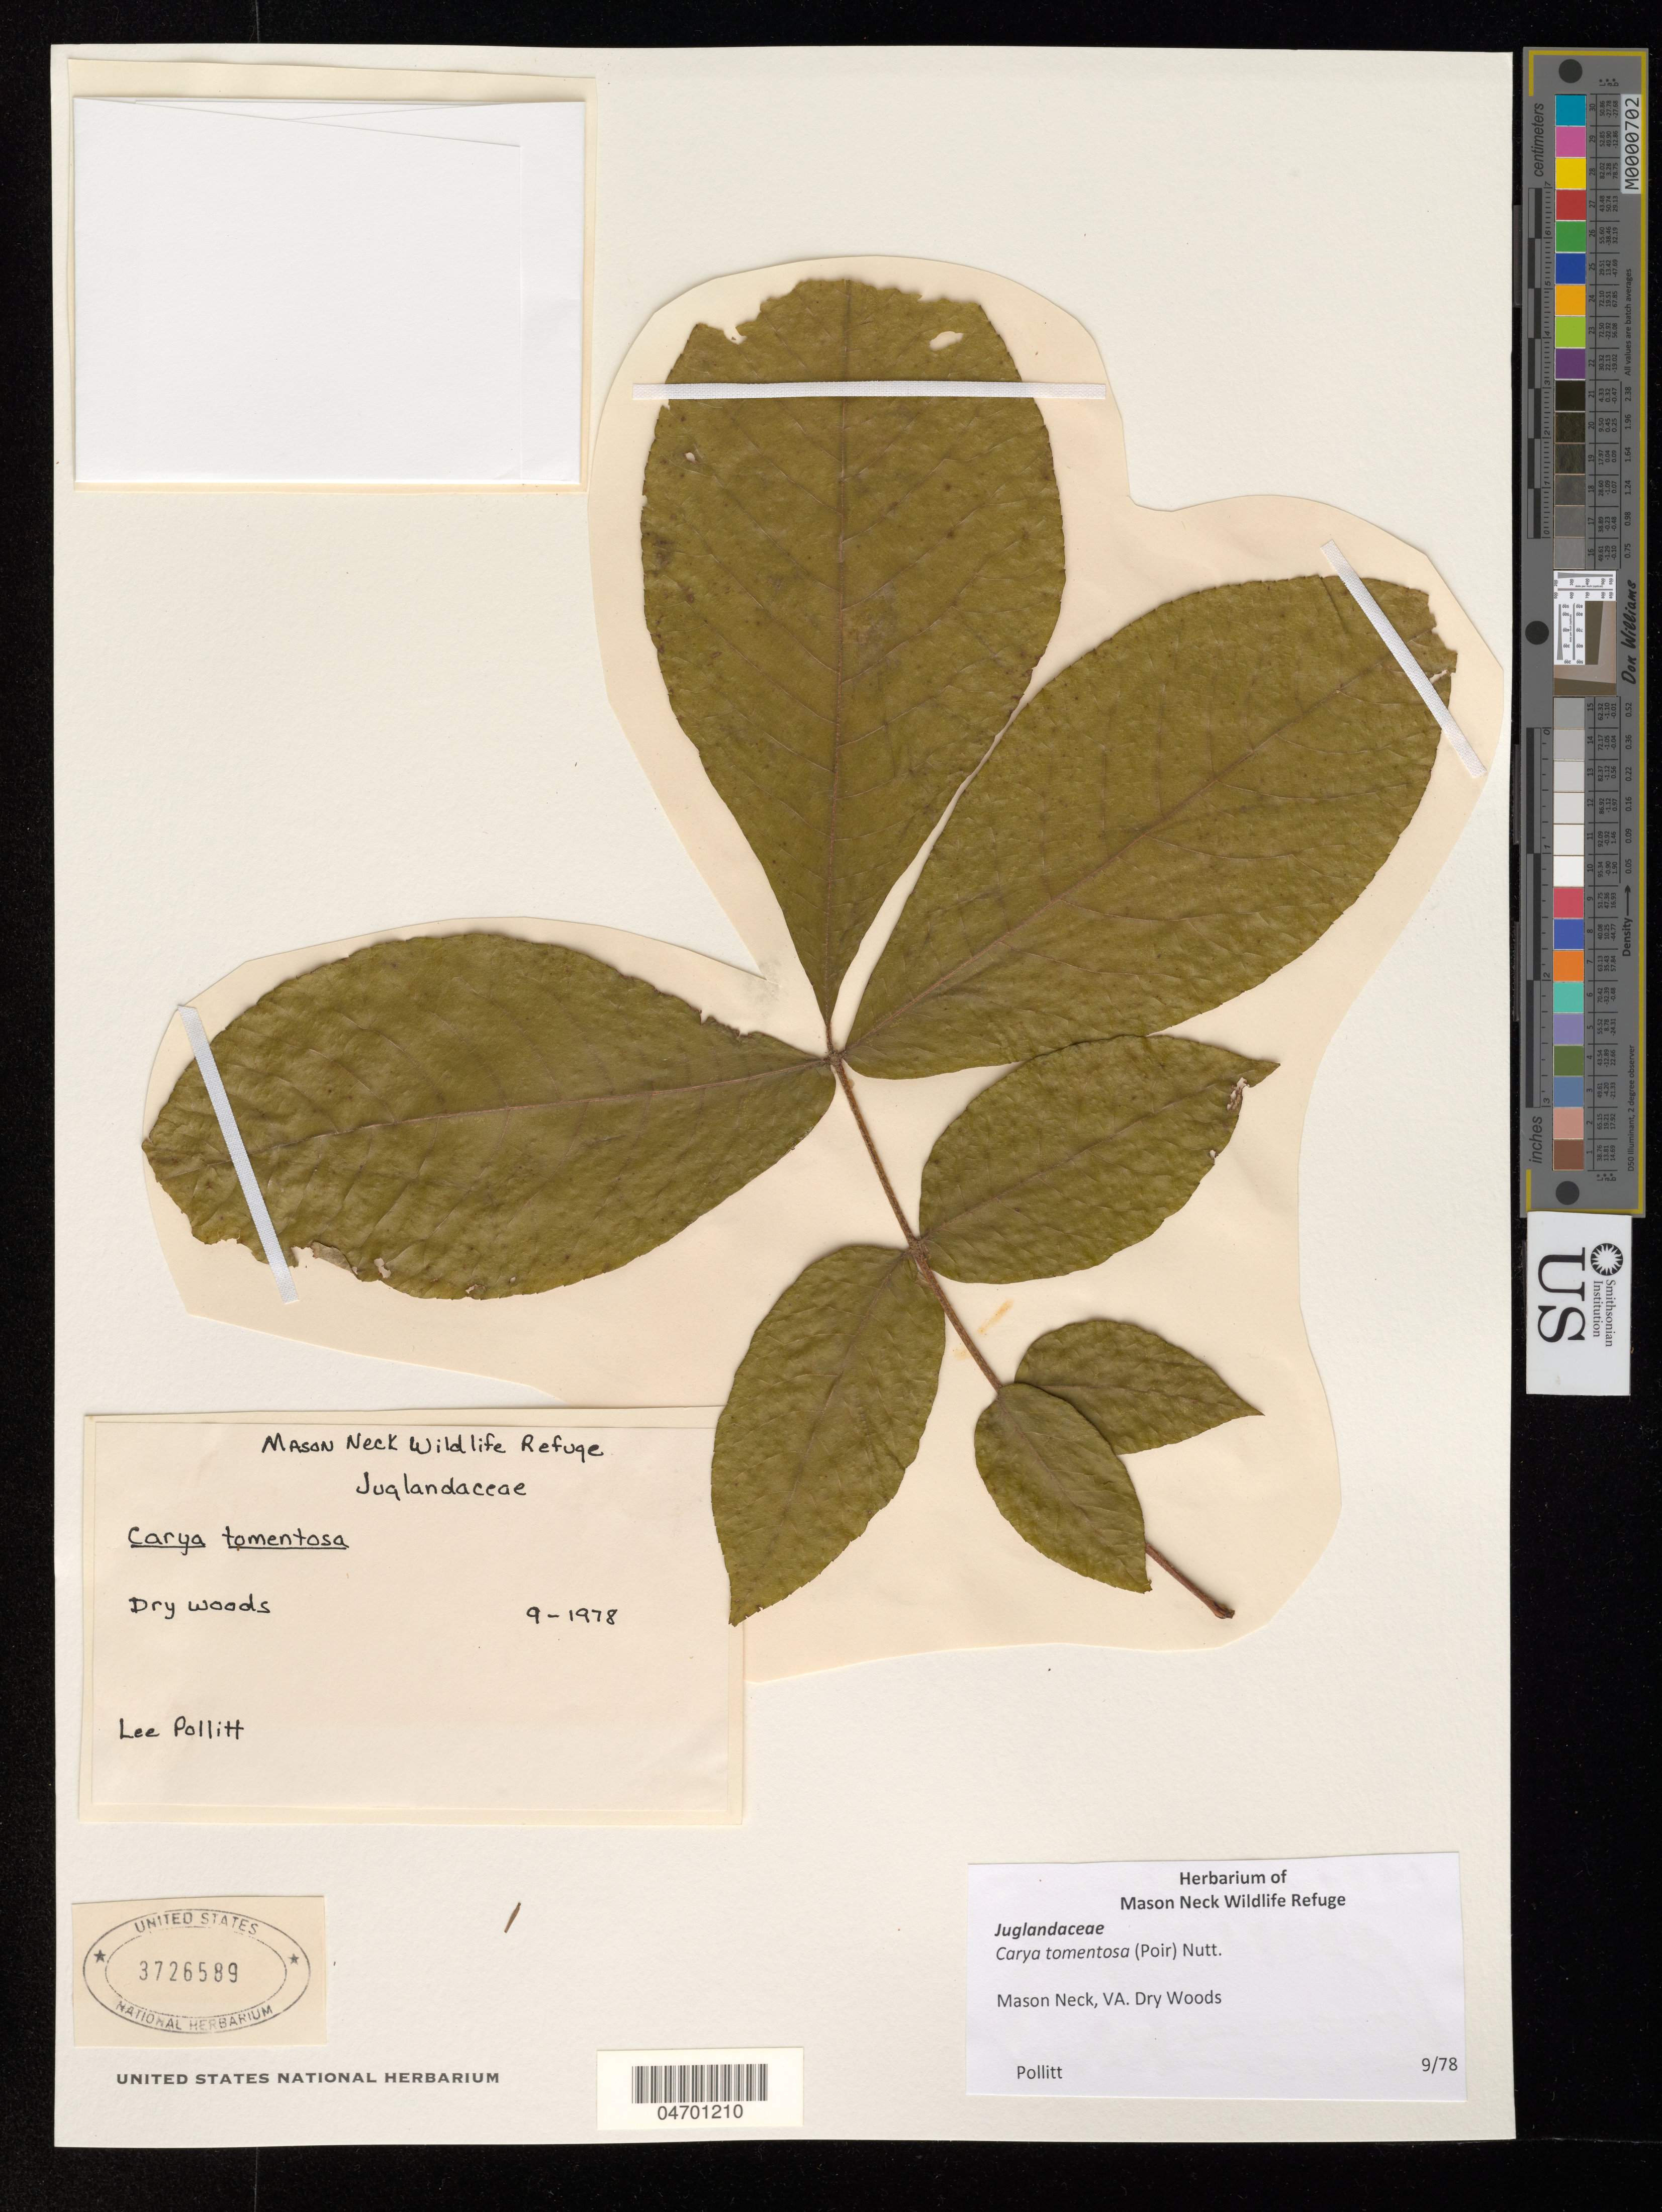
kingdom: Plantae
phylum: Tracheophyta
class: Magnoliopsida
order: Fagales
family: Juglandaceae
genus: Carya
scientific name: Carya tomentosa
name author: (Lam.) Nutt.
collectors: L. Pollitt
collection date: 1978-09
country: United States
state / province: Virginia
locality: Mason Neck. Dry Woods.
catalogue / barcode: US 3726589